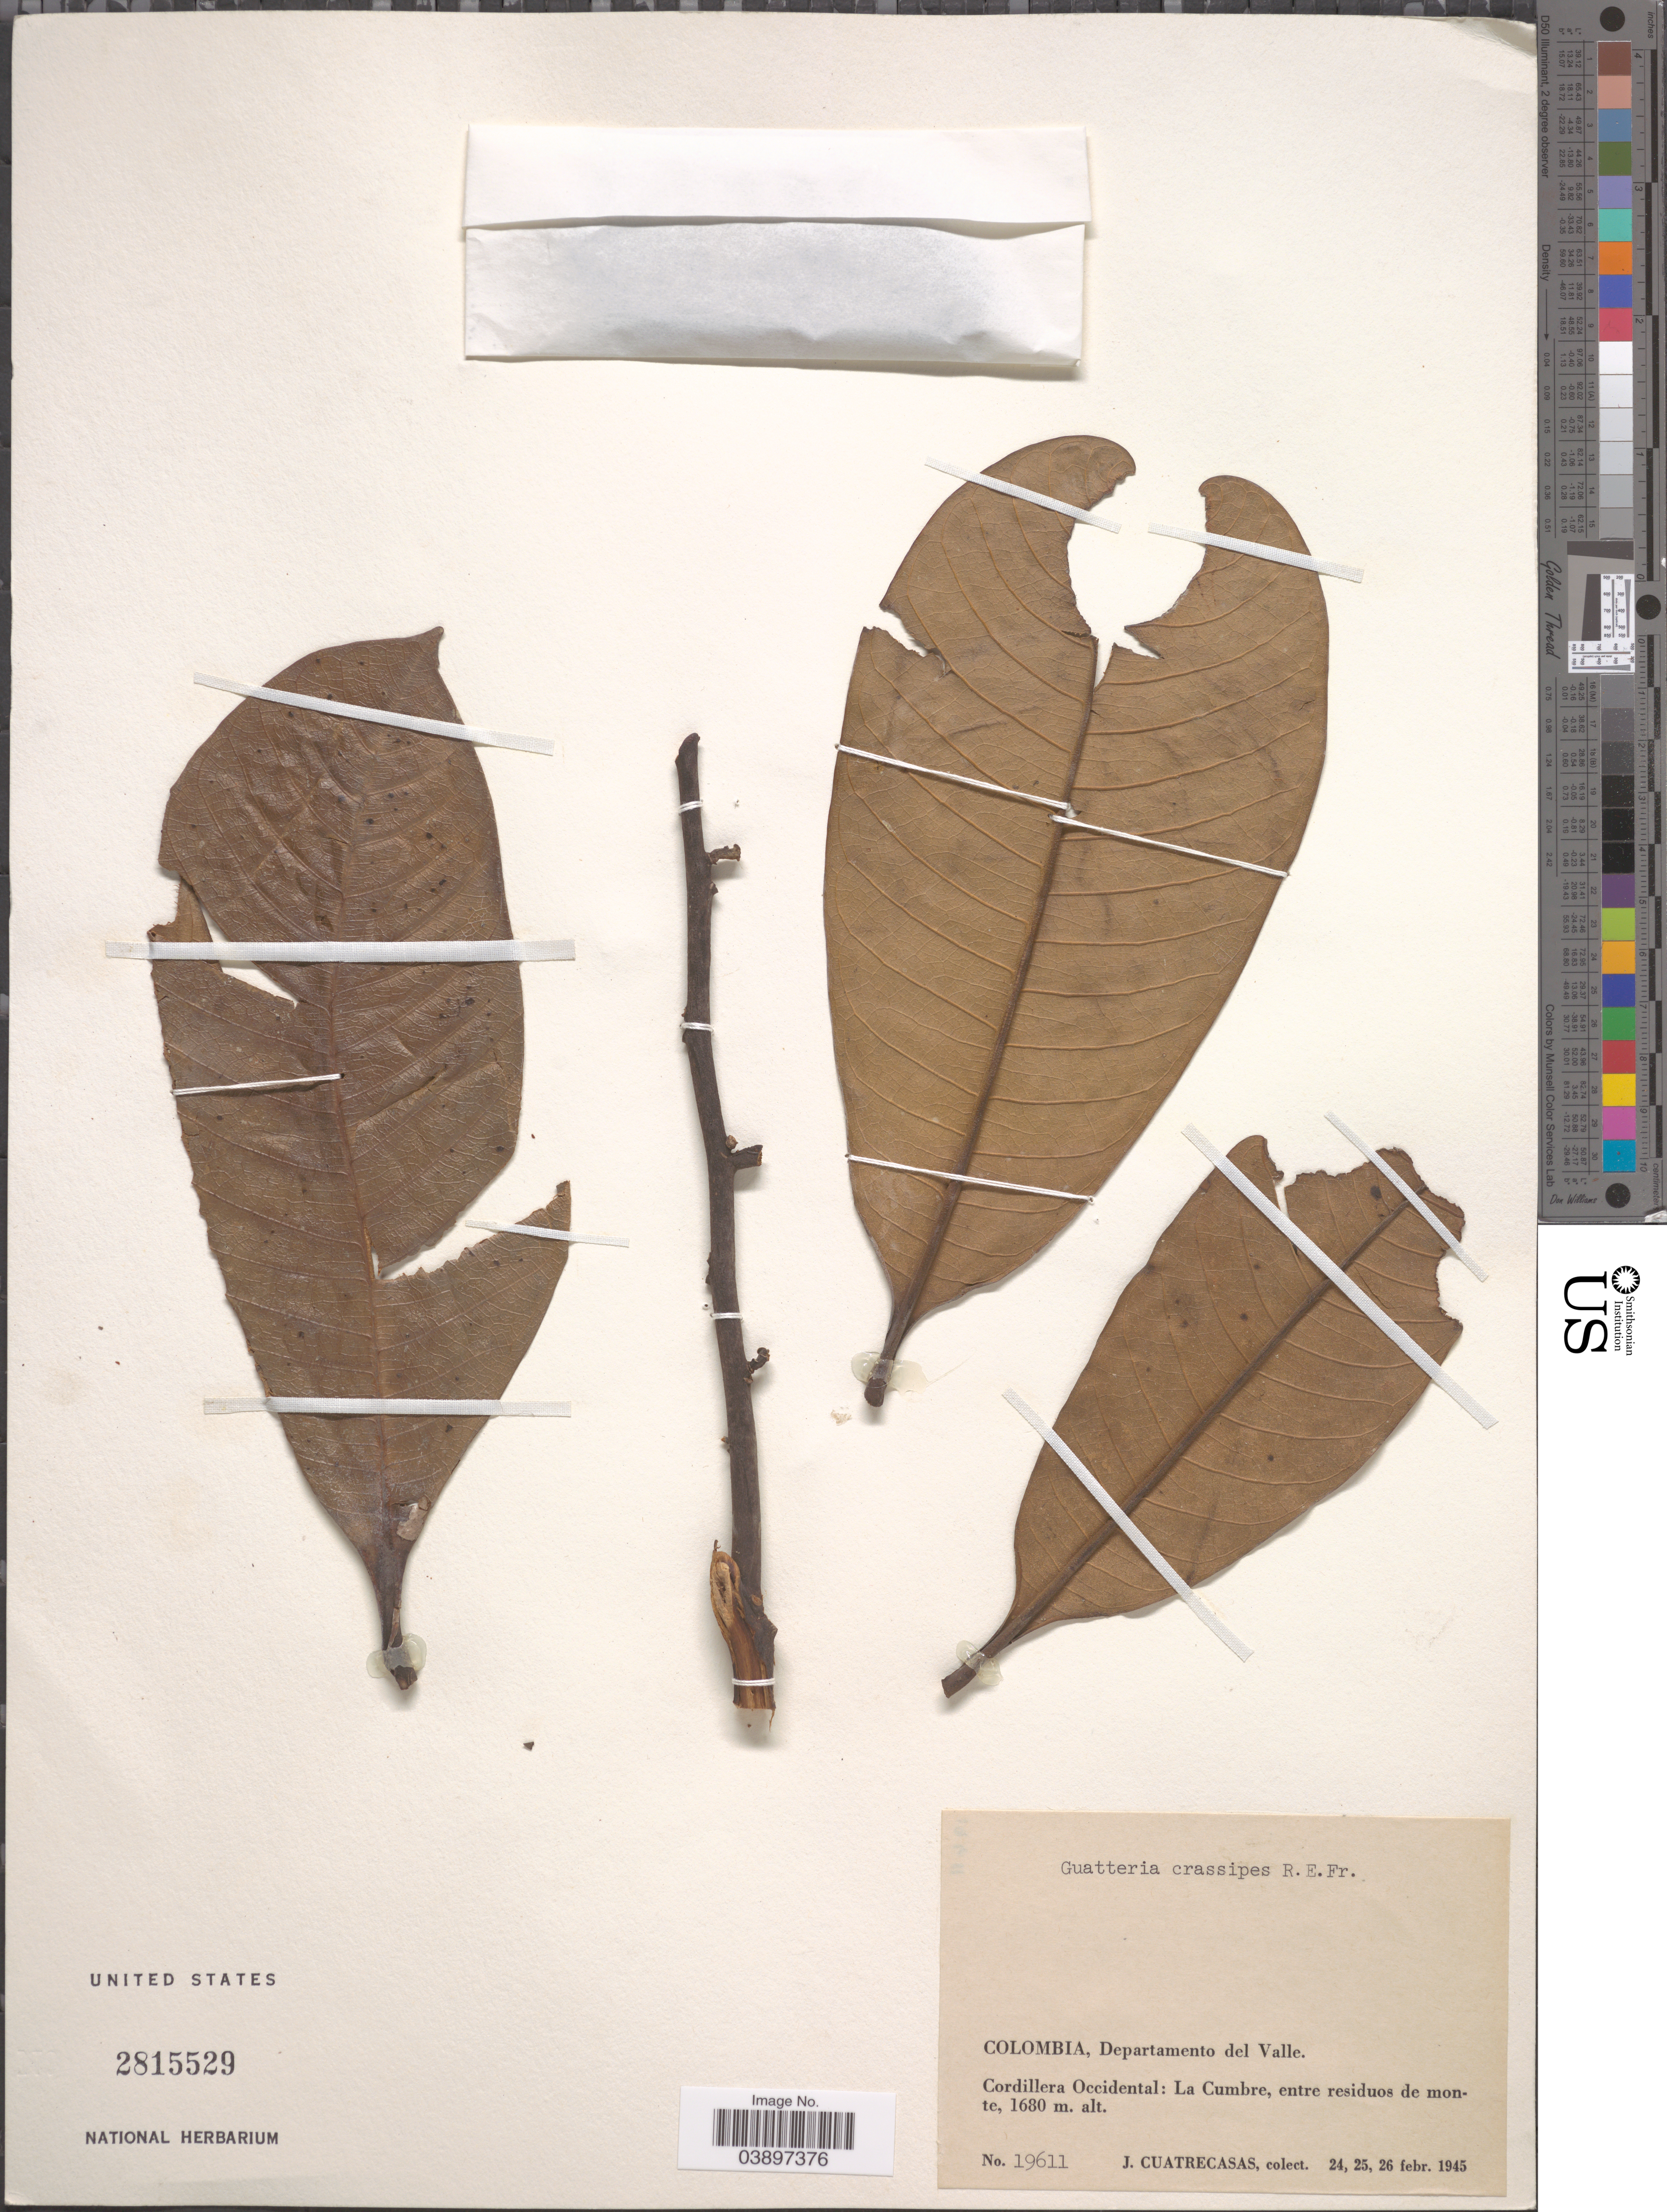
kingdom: Plantae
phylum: Tracheophyta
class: Magnoliopsida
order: Magnoliales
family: Annonaceae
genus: Guatteria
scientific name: Guatteria crassipes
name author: R.E. Fr.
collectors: J. Cuatrecasas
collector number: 19611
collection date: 1945-02-24/1945-02-26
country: Colombia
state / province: Valle del Cauca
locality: Departamento del Valle. Cordillera Occidental: La Cumbre, entre residuos de monte.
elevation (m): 1680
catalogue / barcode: US 2815529